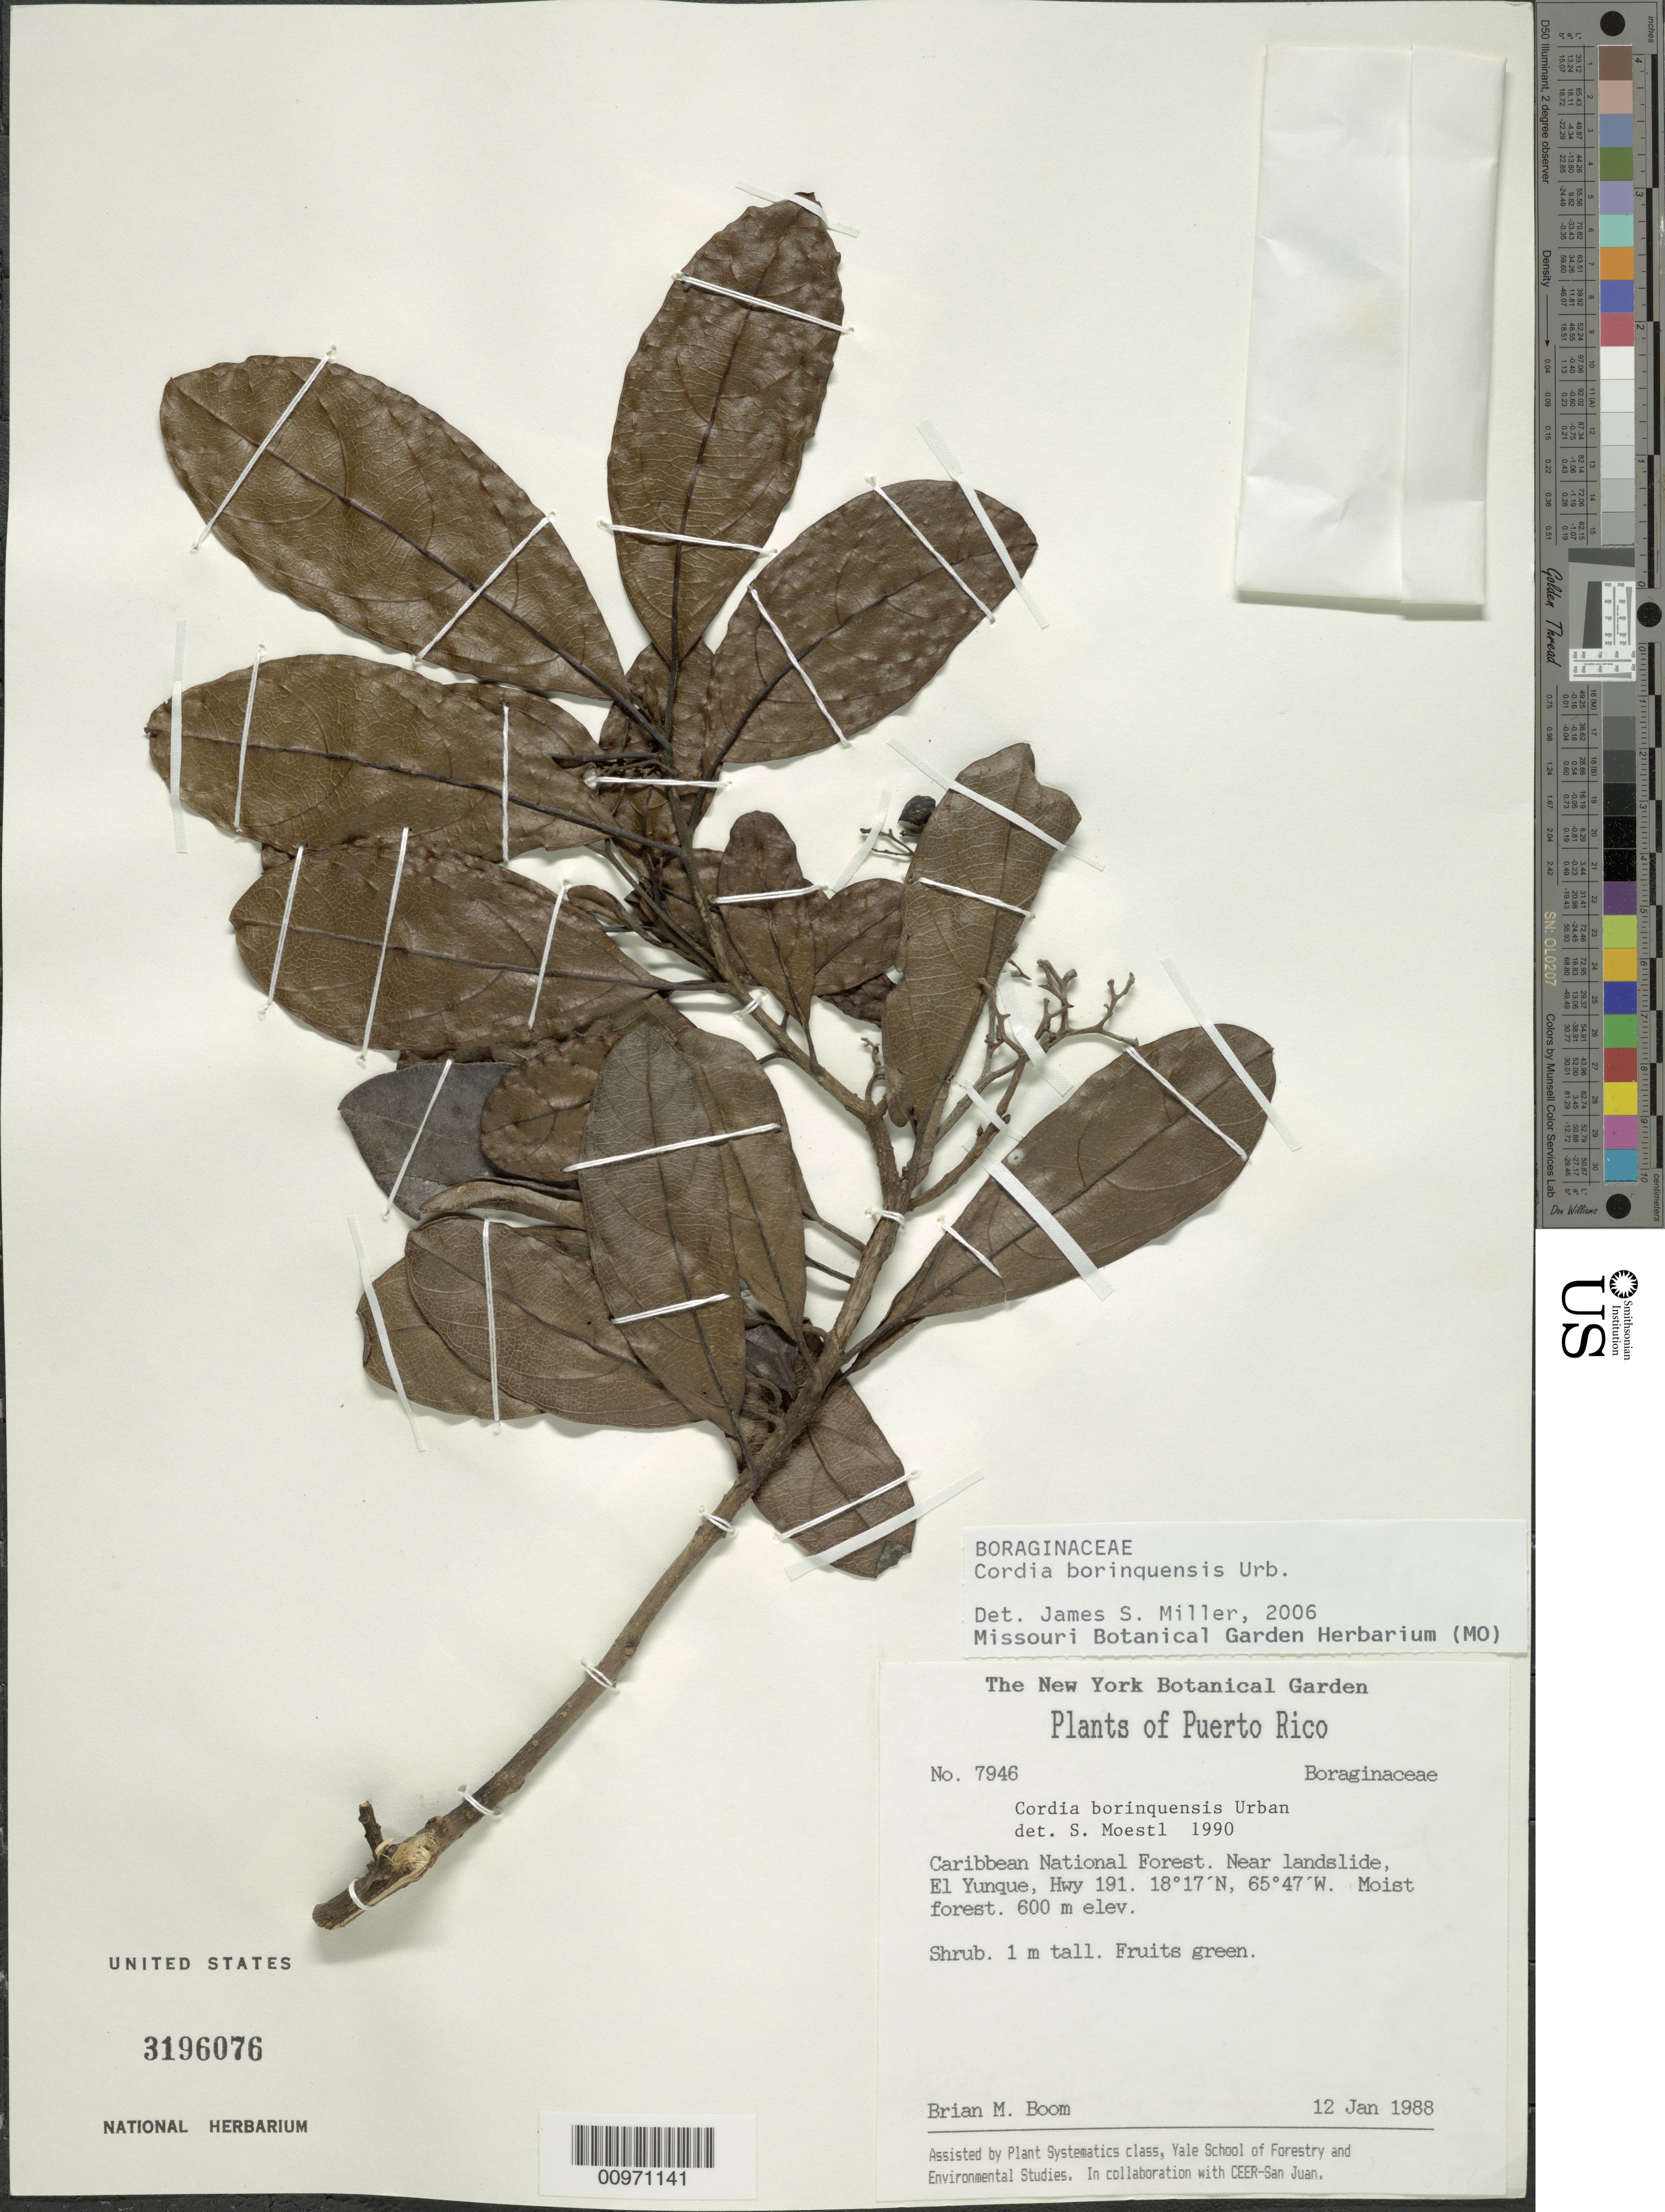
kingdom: Plantae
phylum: Tracheophyta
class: Magnoliopsida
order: Boraginales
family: Cordiaceae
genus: Cordia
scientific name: Cordia borinquensis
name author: Urb.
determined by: Miller, James S., (MO), Missouri Botanical Garden (UNITED STATES)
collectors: B. M. Boom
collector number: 7946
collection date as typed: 12 Jan 1988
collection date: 1988-01-12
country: Puerto Rico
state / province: Río Grande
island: Puerto Rico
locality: Caribbean National Forest, El Yunque, Hwy. 191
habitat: Moist forest, near landslide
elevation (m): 600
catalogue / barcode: US 3196076